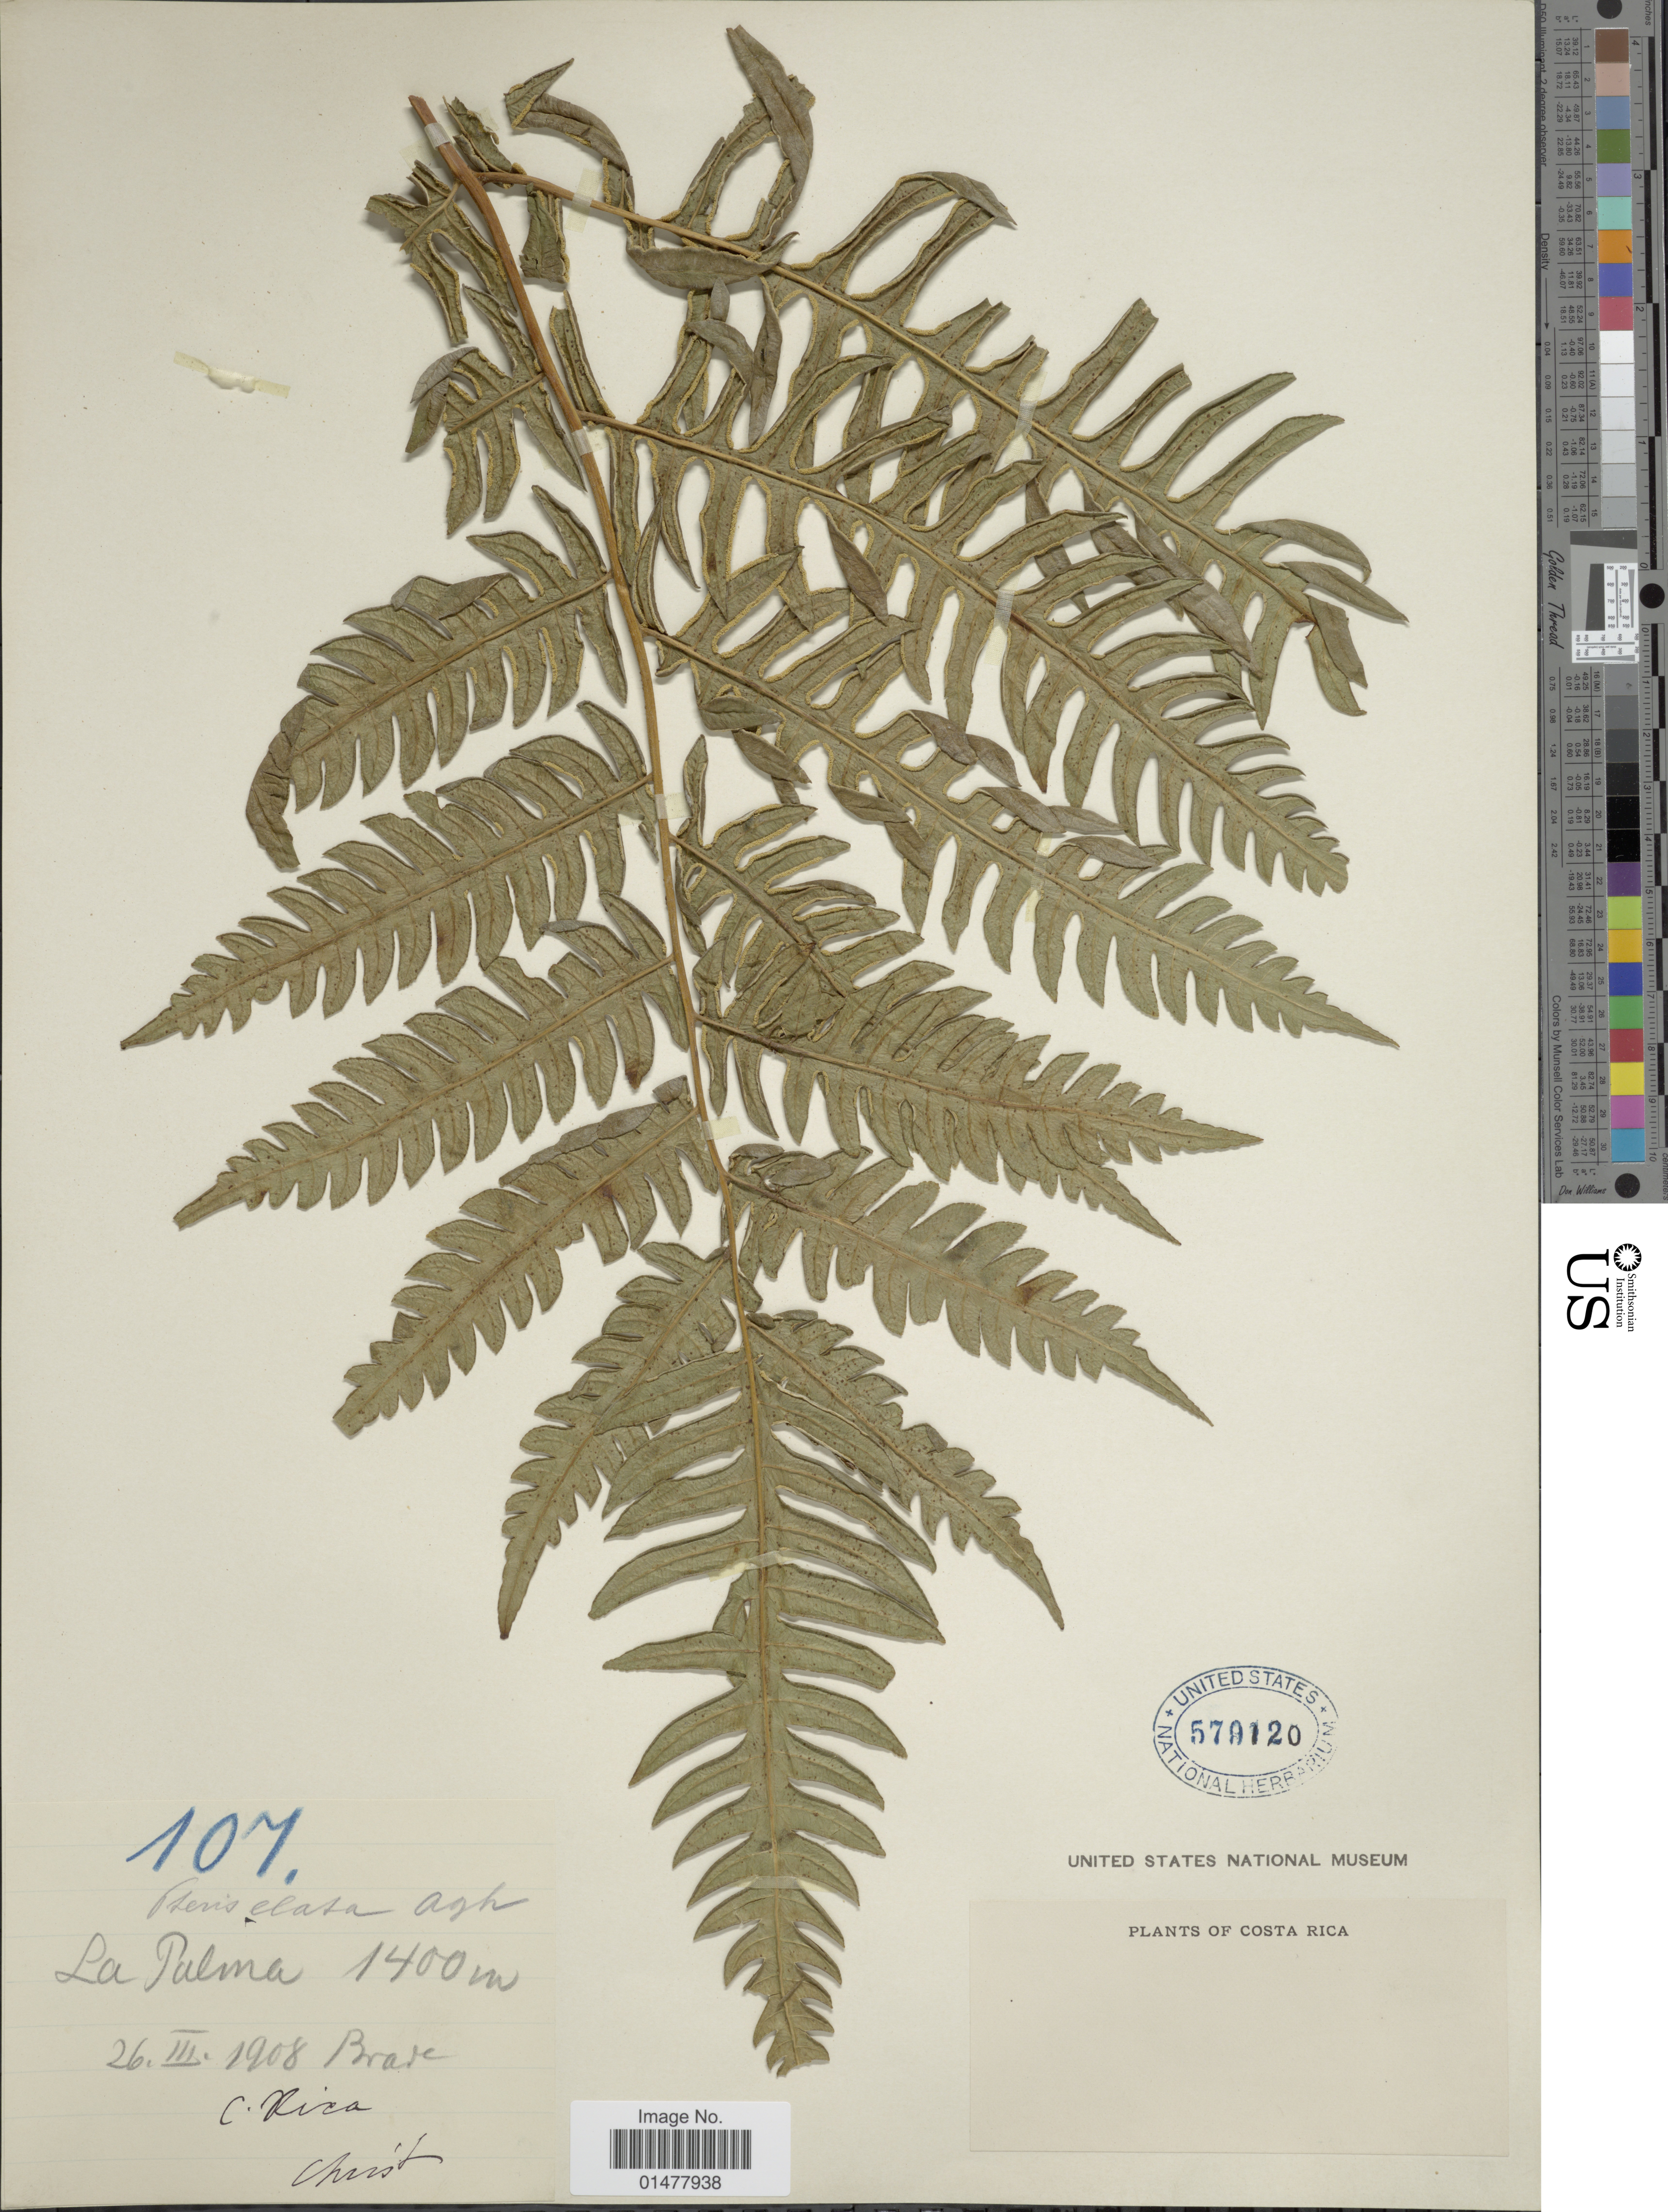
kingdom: Plantae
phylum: Tracheophyta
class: Polypodiopsida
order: Polypodiales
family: Pteridaceae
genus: Pteris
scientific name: Pteris navarrensis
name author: Christ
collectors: Christ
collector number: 107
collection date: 1908-03-26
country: Costa Rica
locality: La Palma, plants of Costa Rica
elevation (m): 1400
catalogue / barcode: US 579120